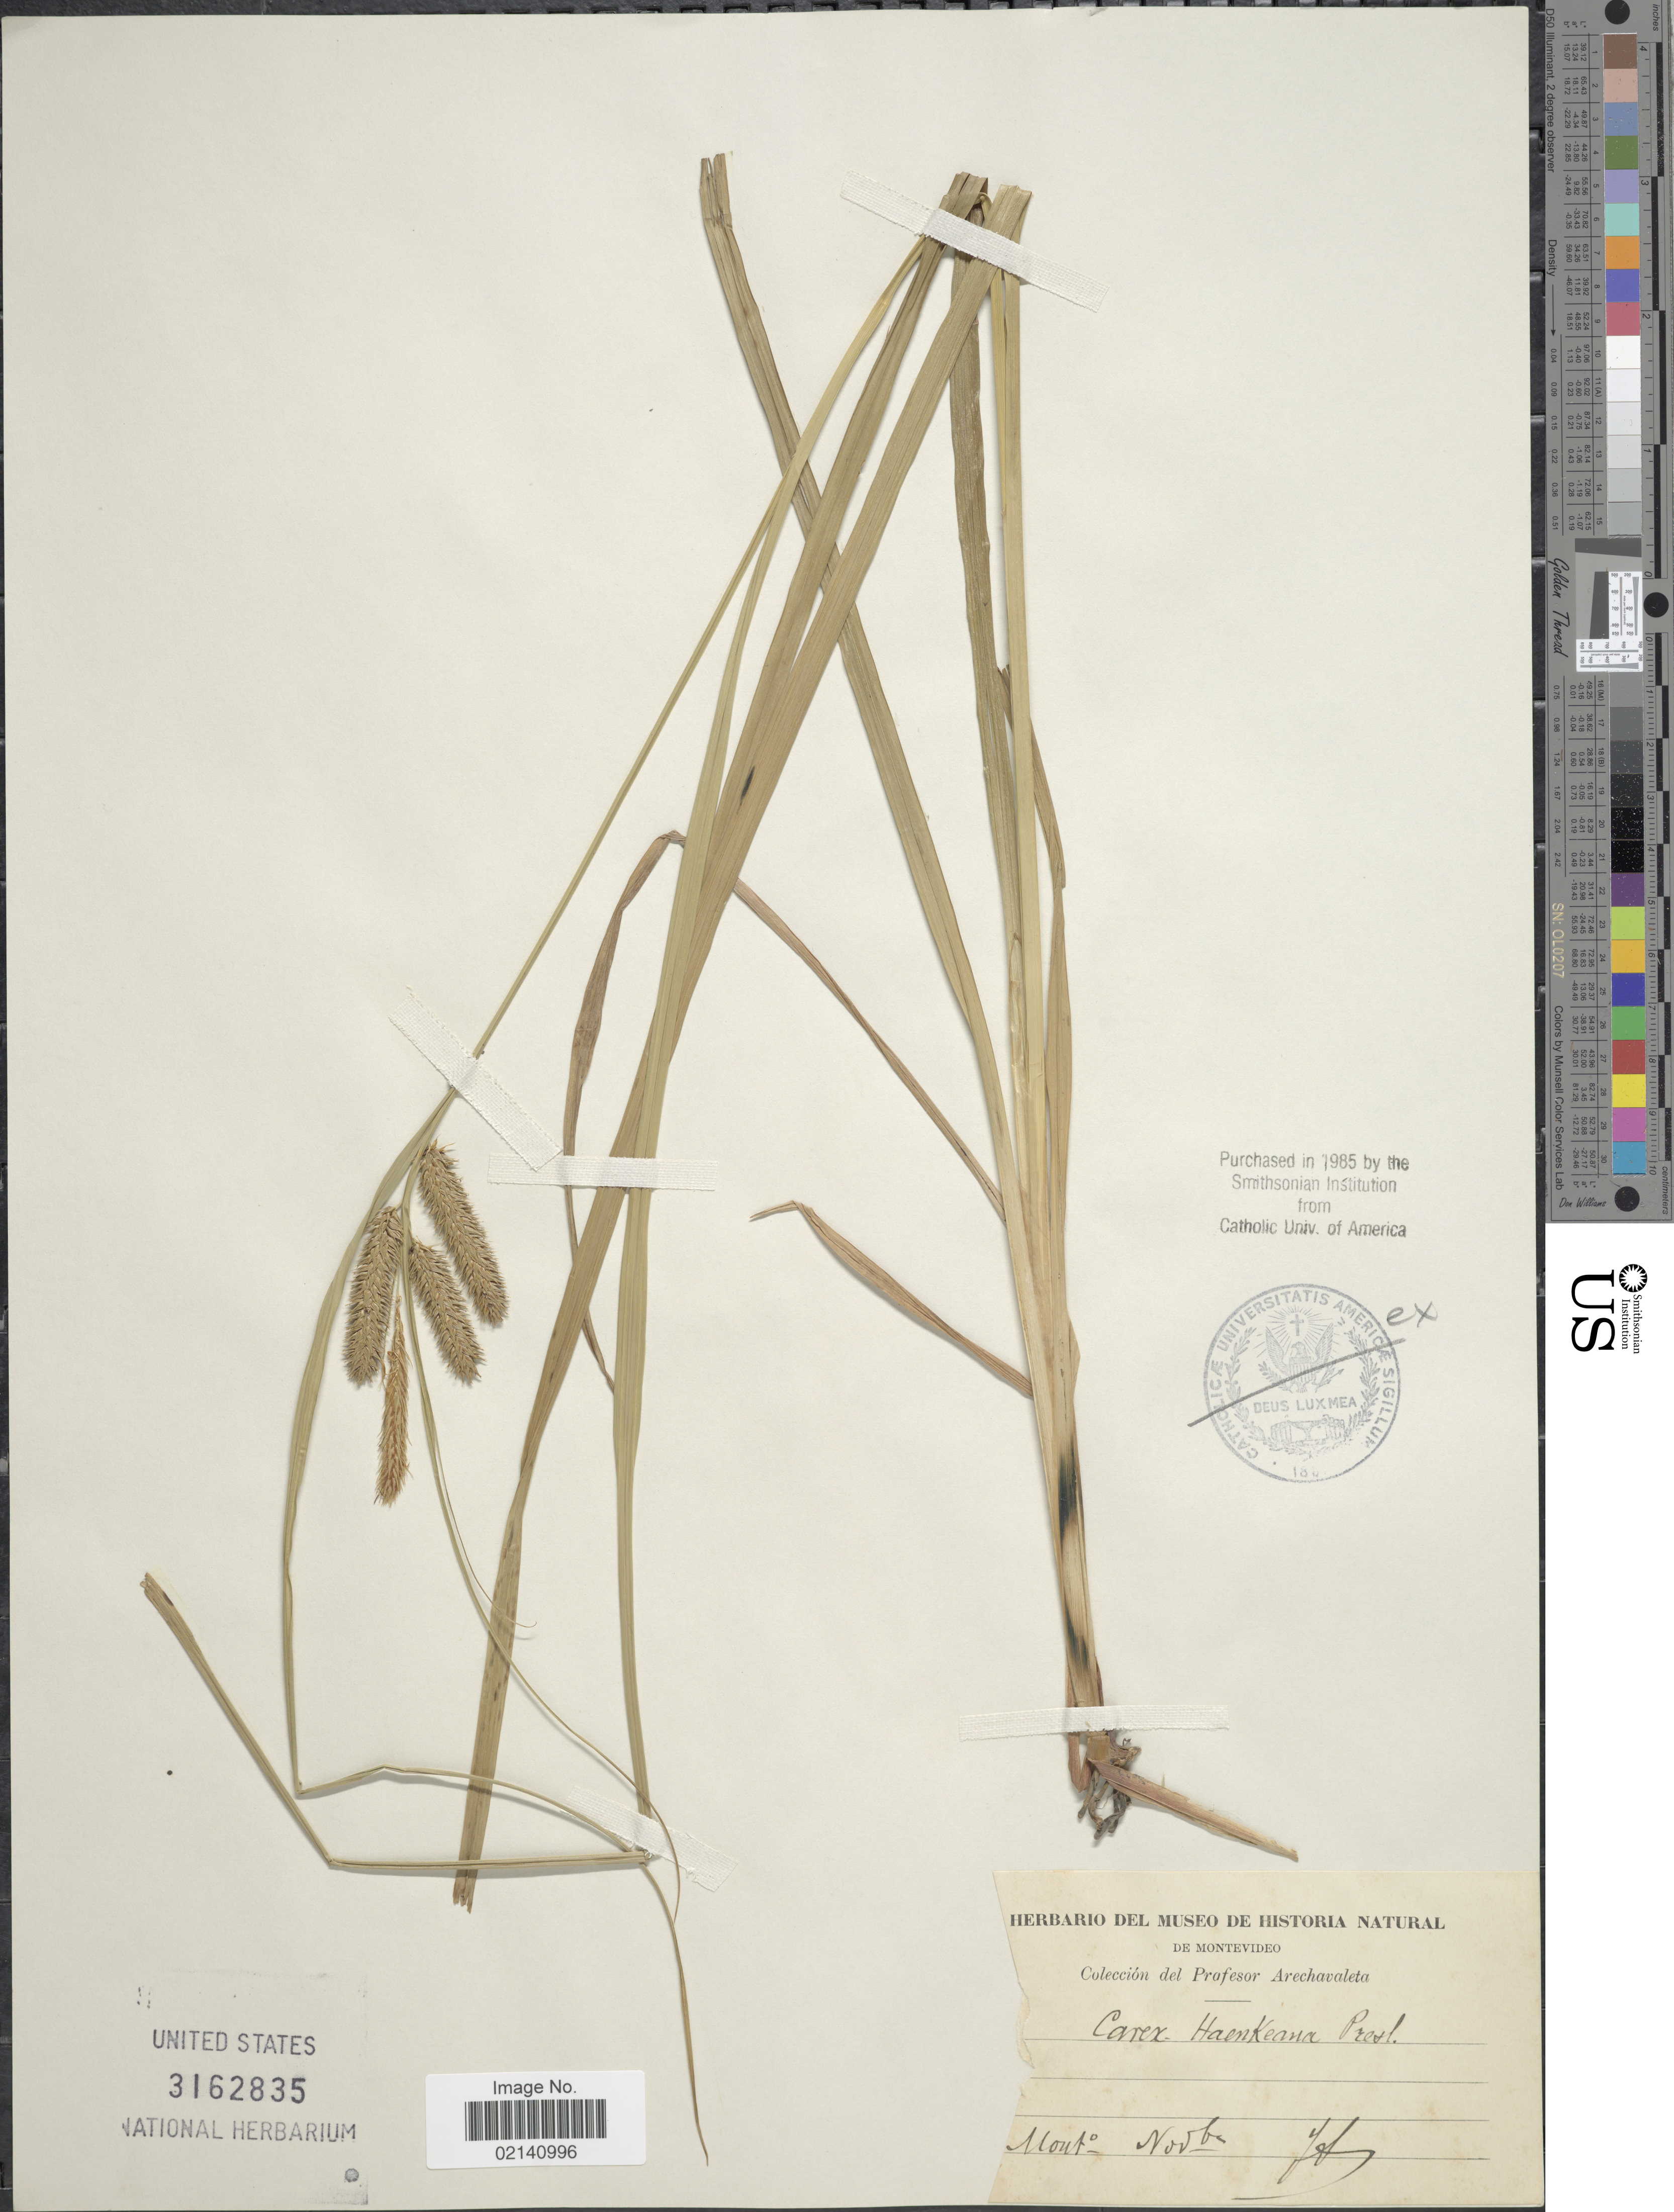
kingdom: Plantae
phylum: Tracheophyta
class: Liliopsida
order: Poales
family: Cyperaceae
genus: Carex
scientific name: Carex polysticha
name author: Boeckeler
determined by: Jimnéz-Mejias, Pedro, (UPOS), Universidad Pablo de Olavide (SPAIN)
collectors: J. Arechavaleta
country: Uruguay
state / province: Montevideo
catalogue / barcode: US 3162835